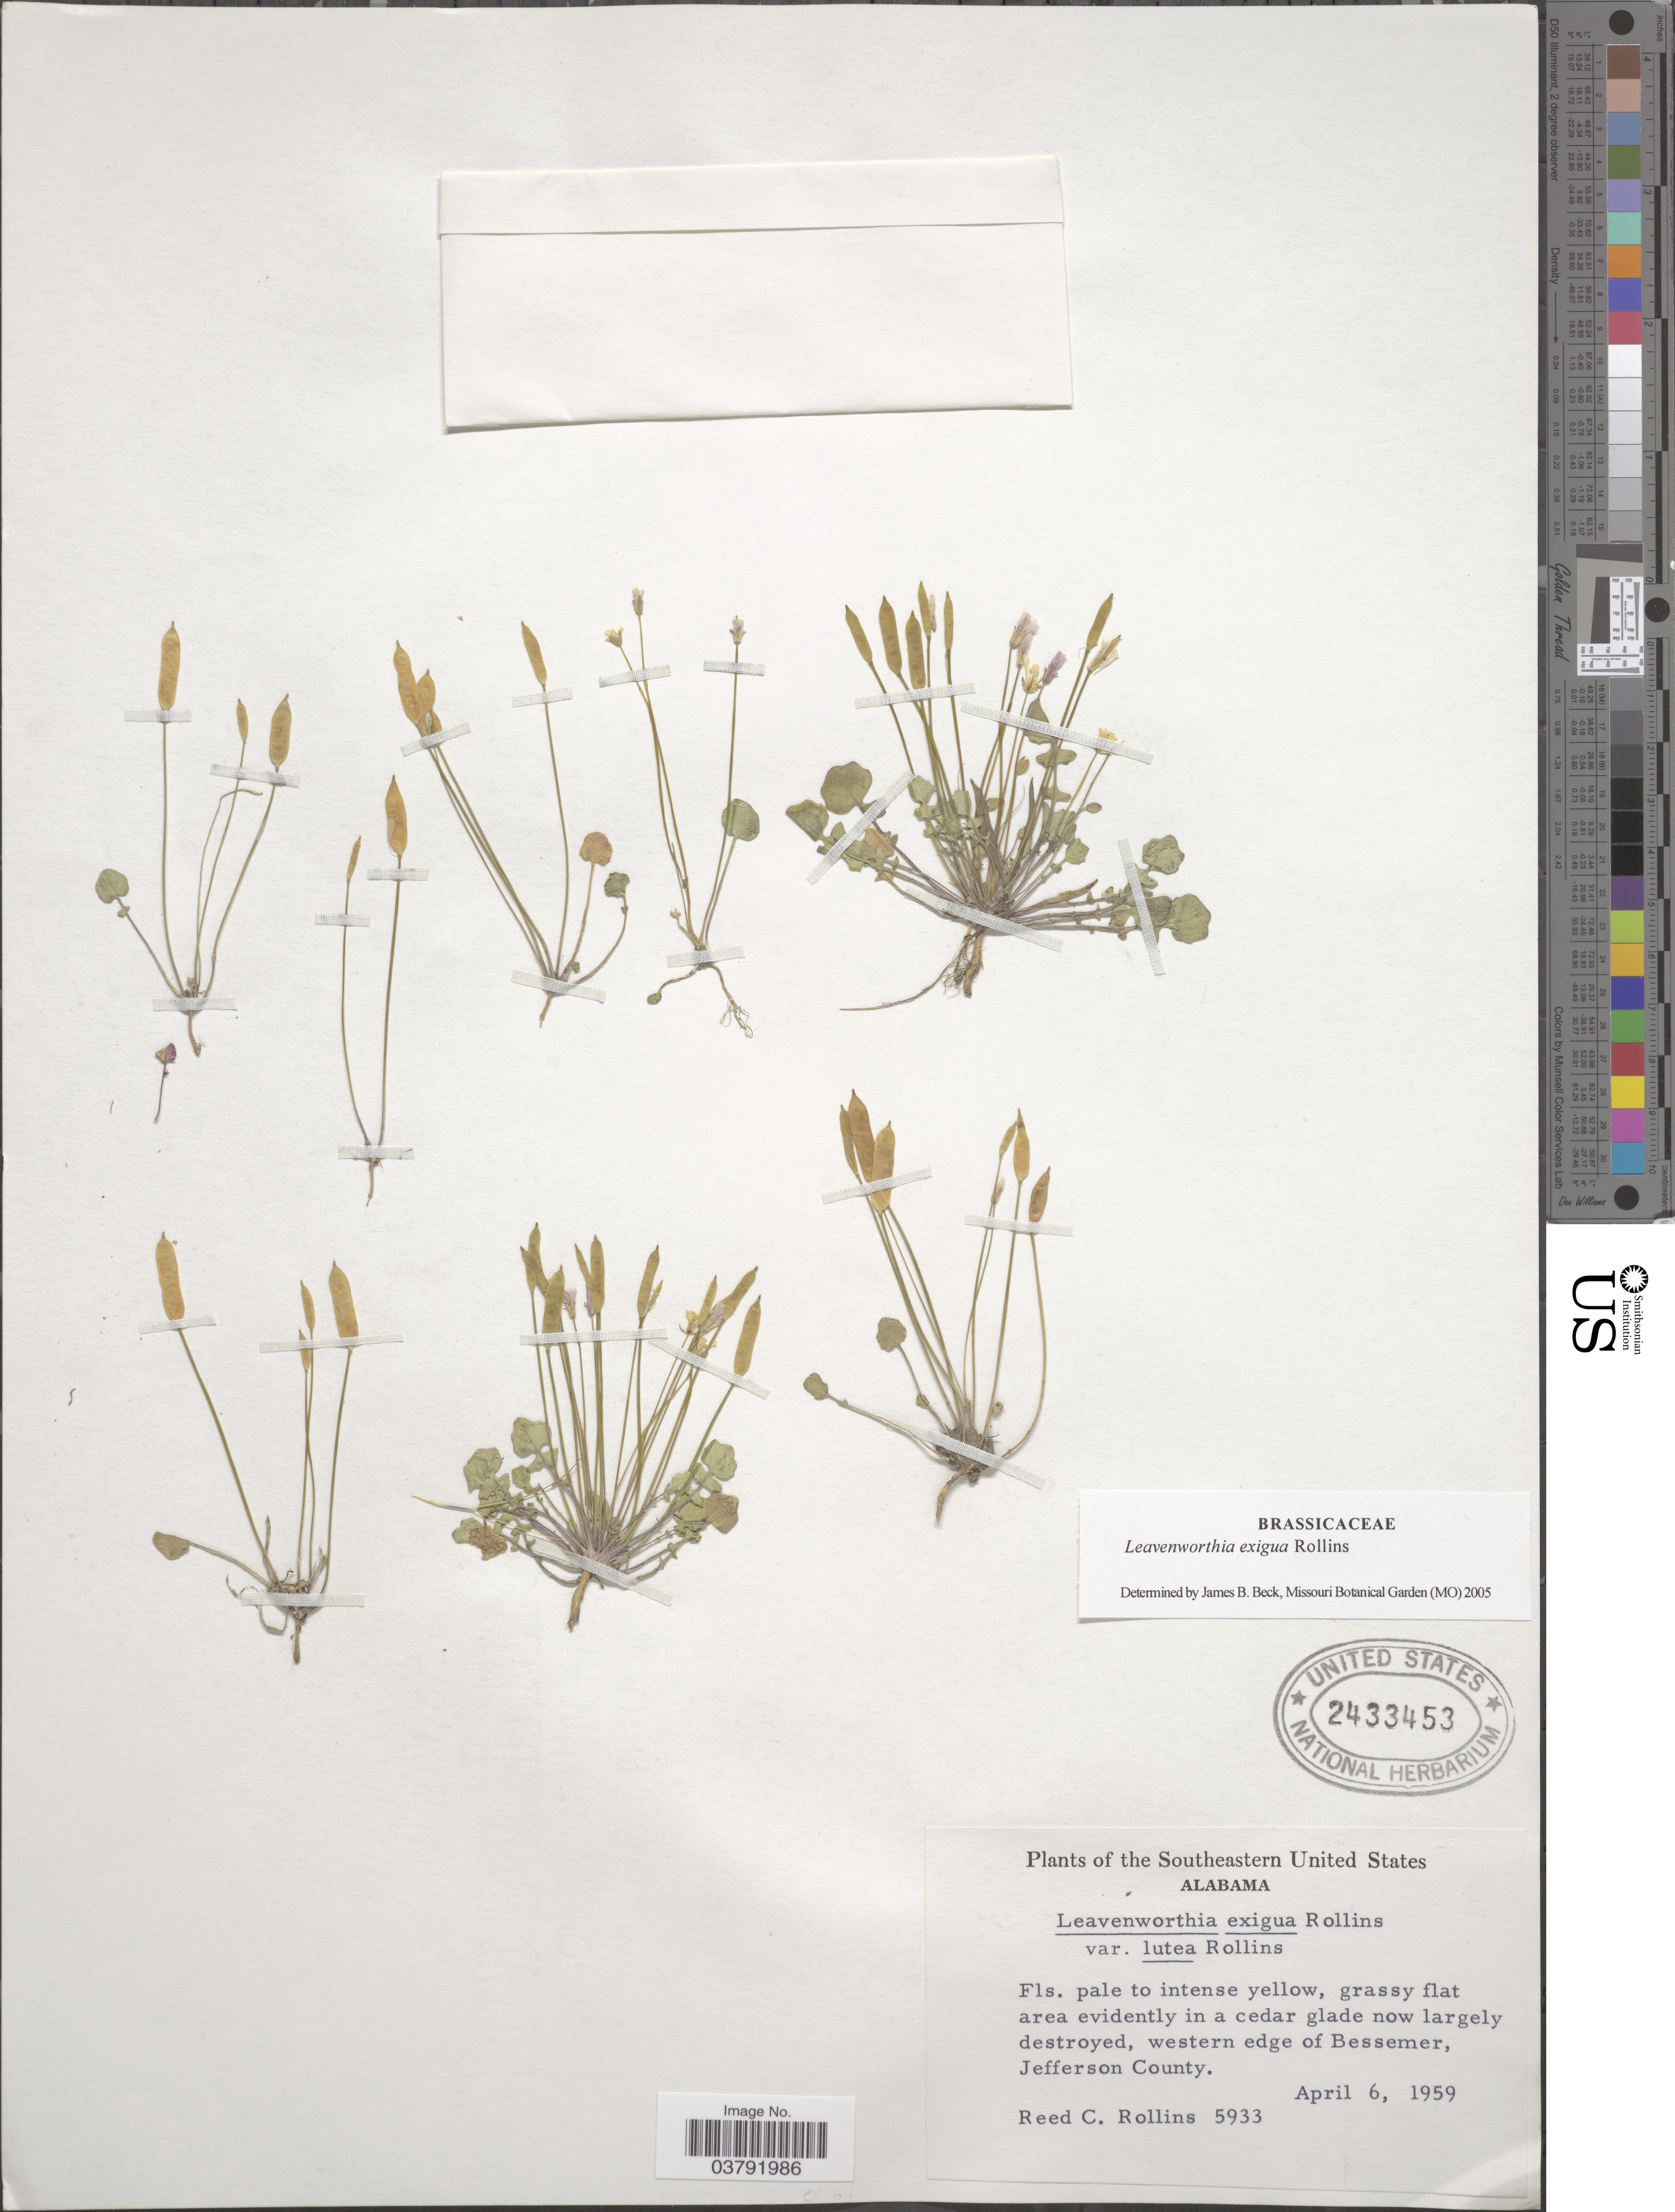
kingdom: Plantae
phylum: Tracheophyta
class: Magnoliopsida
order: Brassicales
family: Brassicaceae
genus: Leavenworthia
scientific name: Leavenworthia exigua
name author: Rollins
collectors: R. C. Rollins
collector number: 5933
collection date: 1959-04-06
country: United States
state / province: Alabama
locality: Southeastern United States. Western edge of Bessemer, Jefferson County.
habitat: grassy flat area evidently in a cedar glade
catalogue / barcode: US 2433453